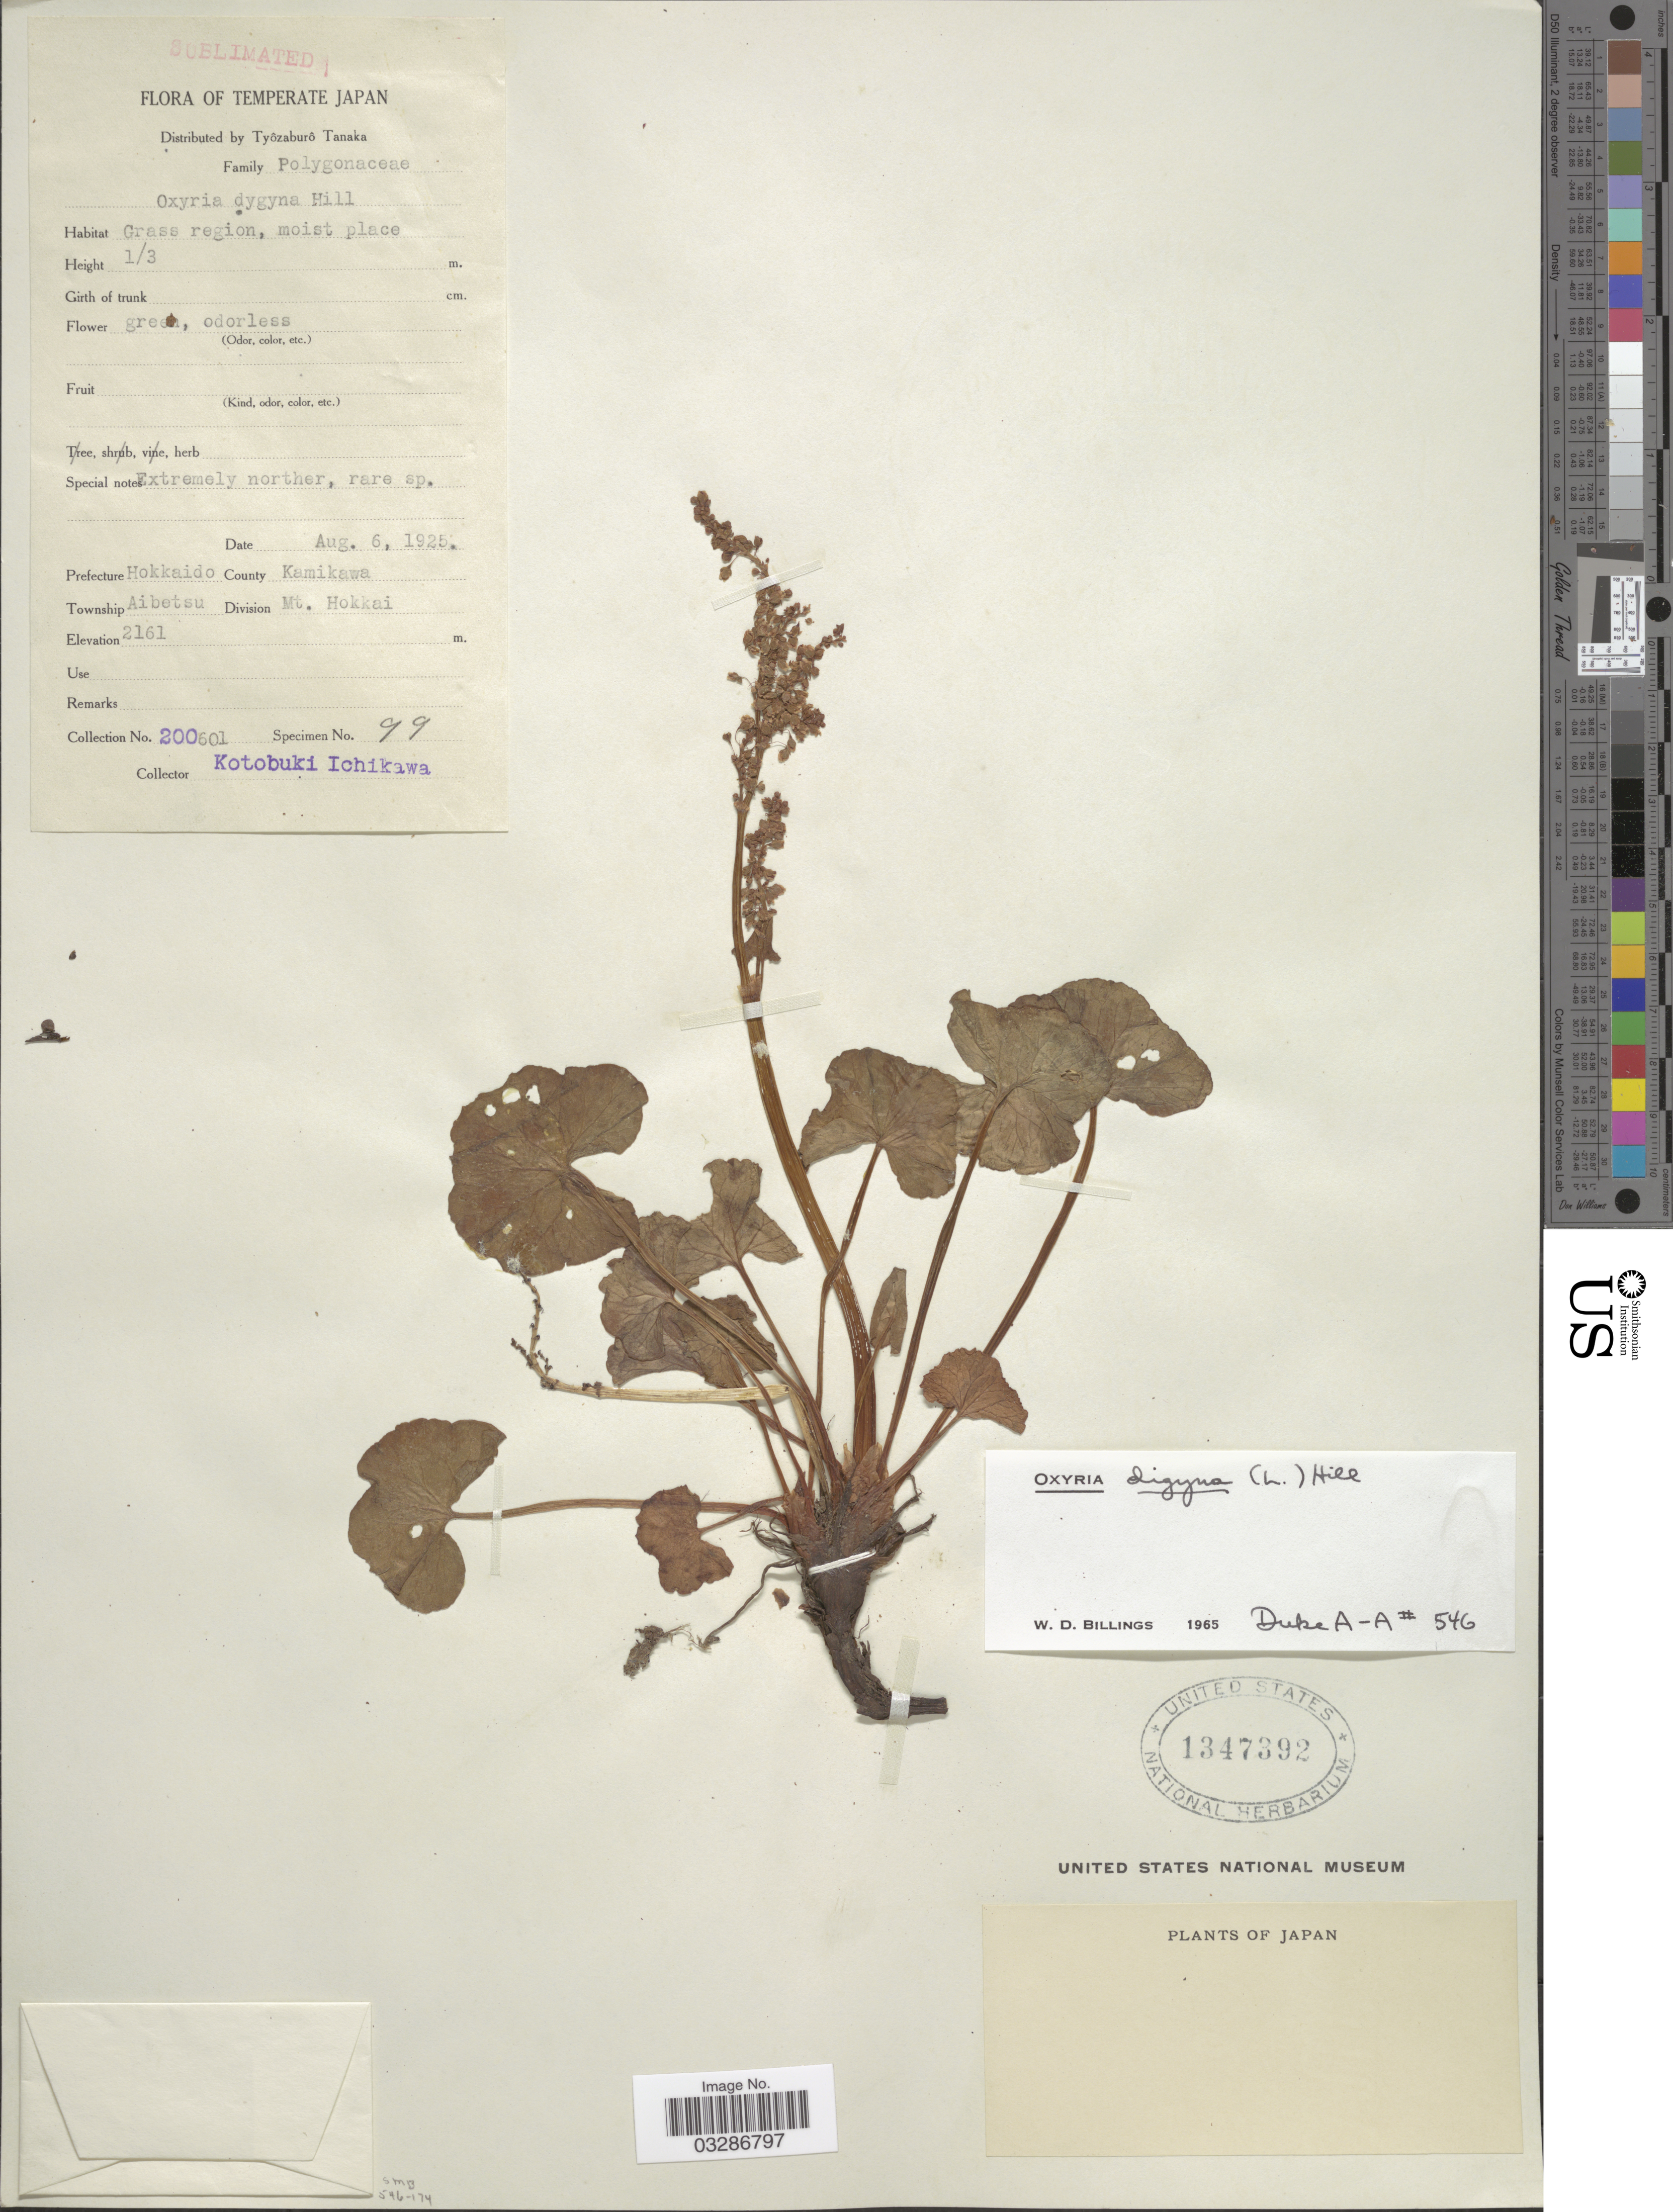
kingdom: Plantae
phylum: Tracheophyta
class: Magnoliopsida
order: Caryophyllales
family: Polygonaceae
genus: Oxyria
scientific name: Oxyria digyna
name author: (L.) Hill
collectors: K. Ichikawa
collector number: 200601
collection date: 1925-08-06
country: Japan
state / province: Hokkaidō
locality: Prefecture Hokkaido, County Kamikawa, Township Aibetsu, Division Mt. Hokkai.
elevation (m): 2161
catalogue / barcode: US 1347392